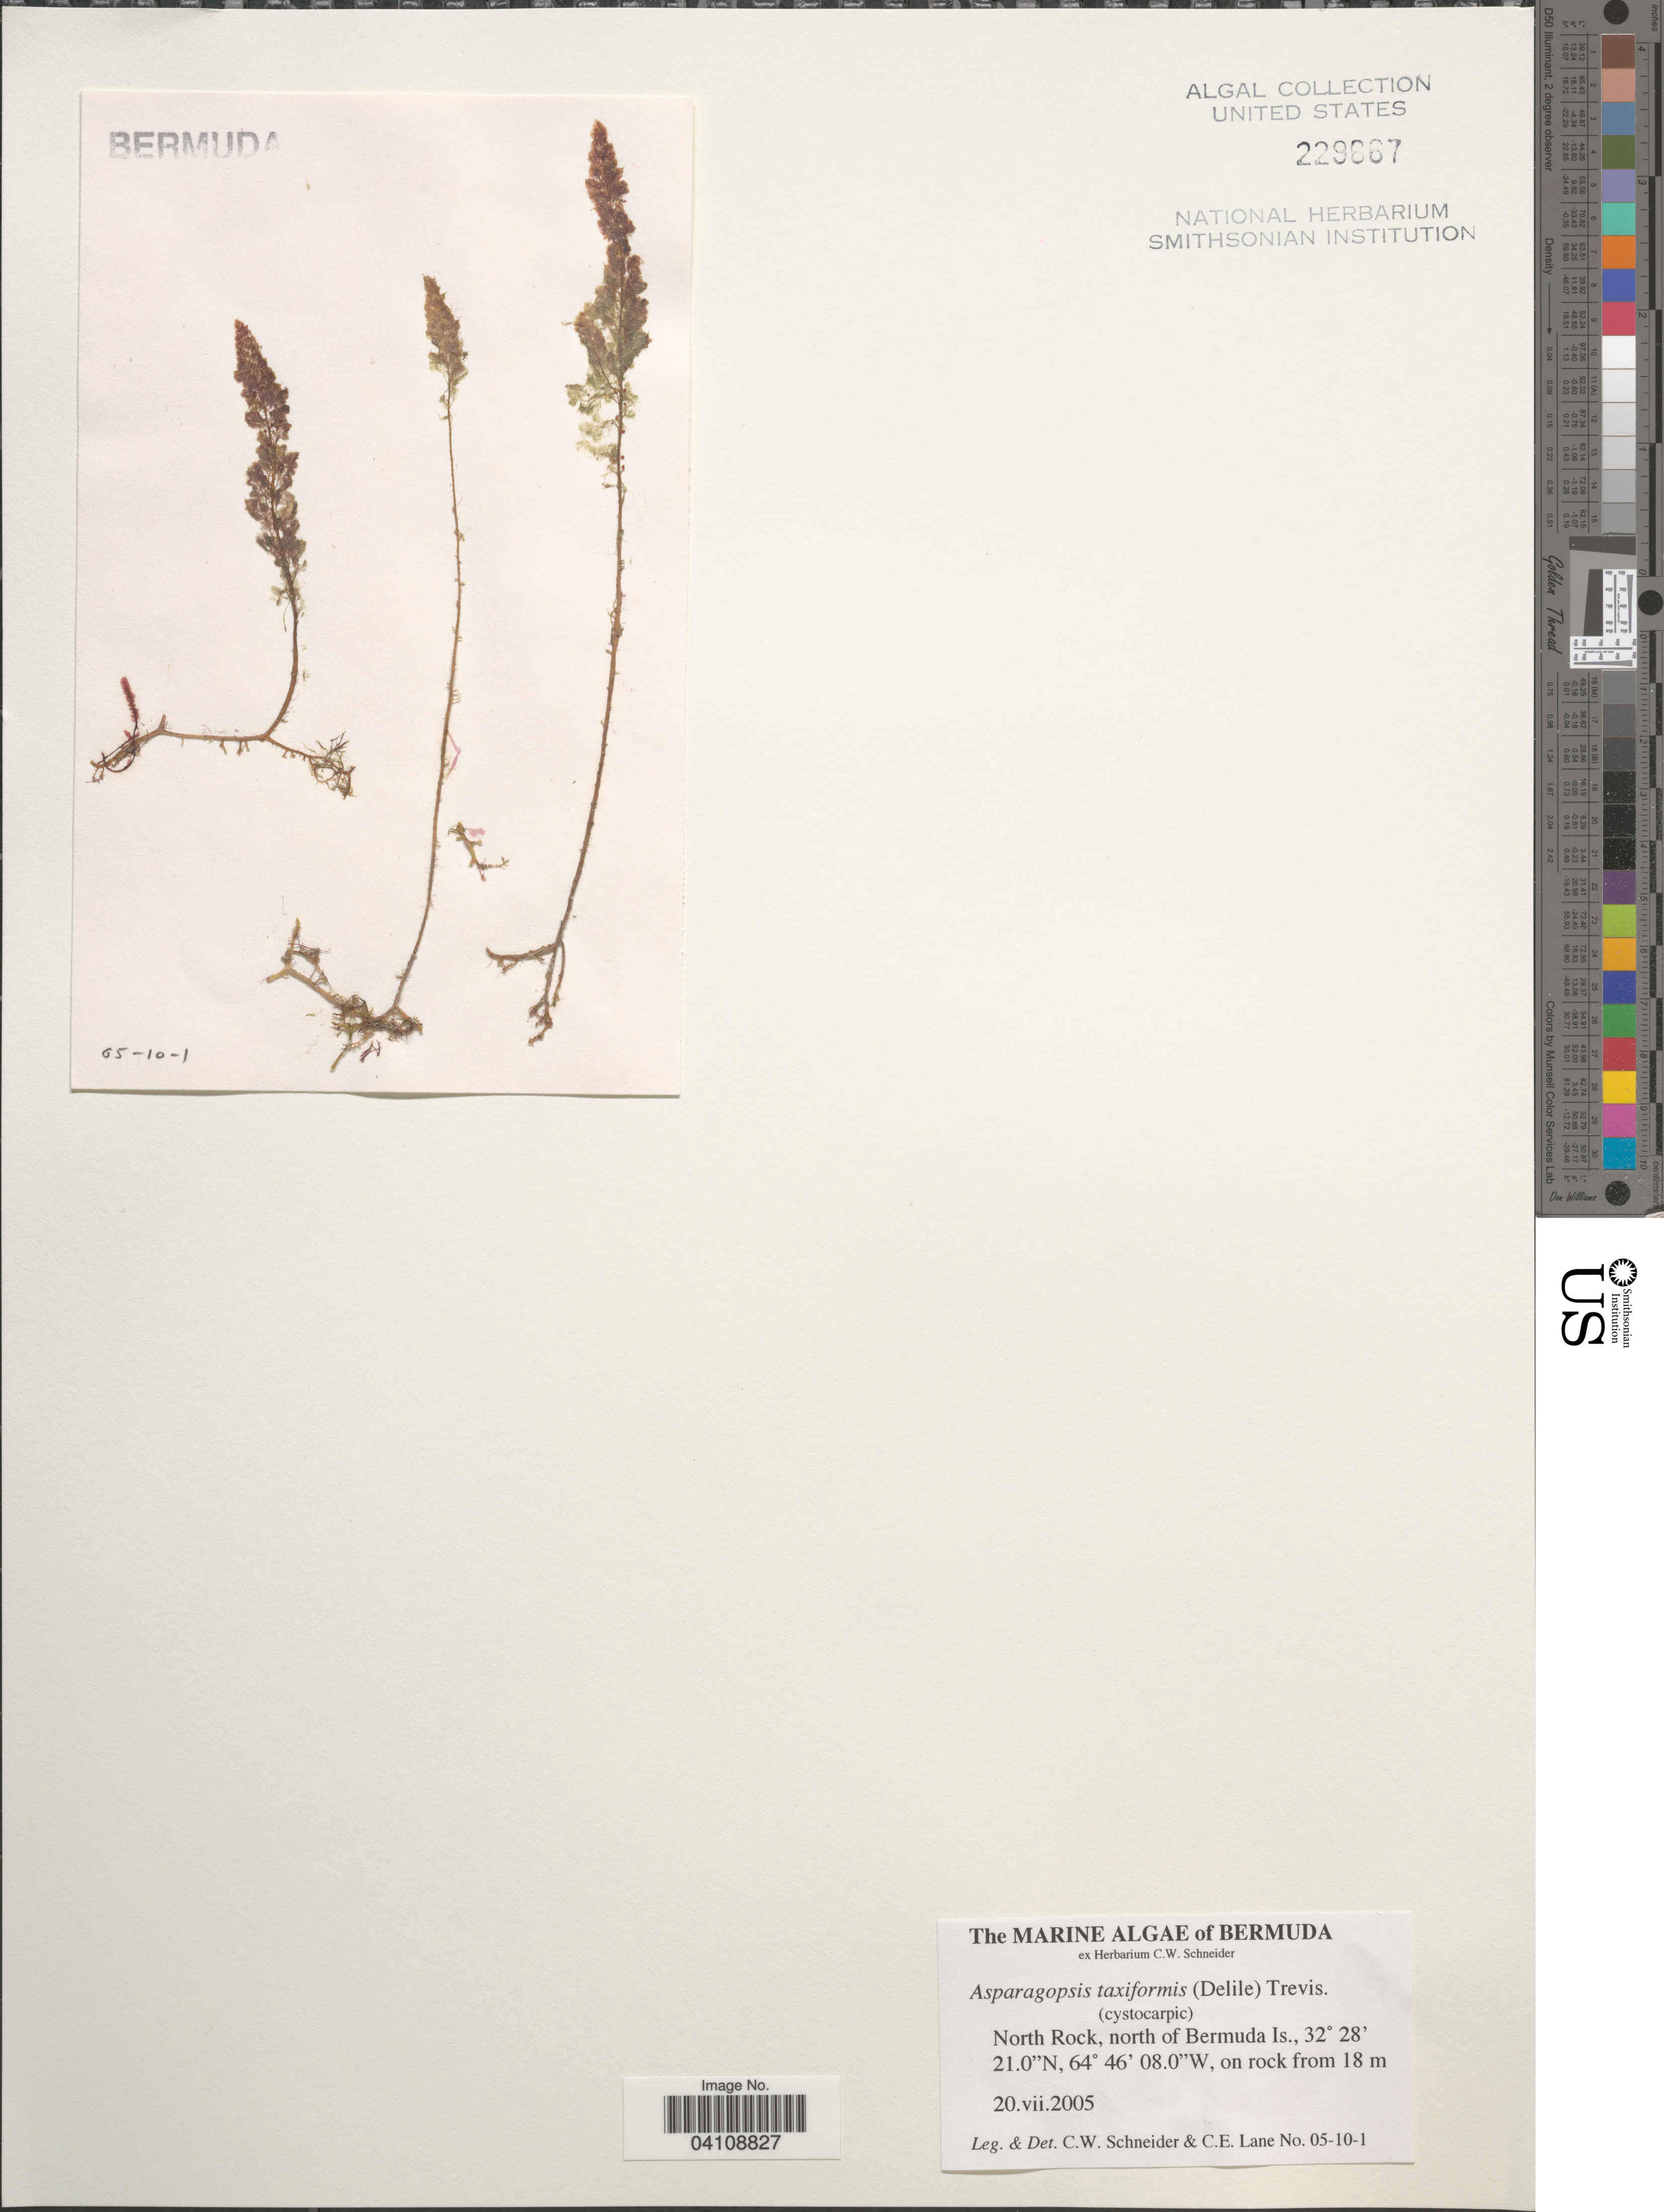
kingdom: Plantae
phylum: Rhodophyta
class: Florideophyceae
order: Bonnemaisoniales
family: Bonnemaisoniaceae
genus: Asparagopsis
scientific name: Asparagopsis taxiformis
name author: (Delile) Trevis.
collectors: C. W.Schneider & C. E. Lane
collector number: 05-10-1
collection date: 2005-07-20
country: Bermuda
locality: North Rock, north of Bermuda Is.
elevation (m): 18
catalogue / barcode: US 229667